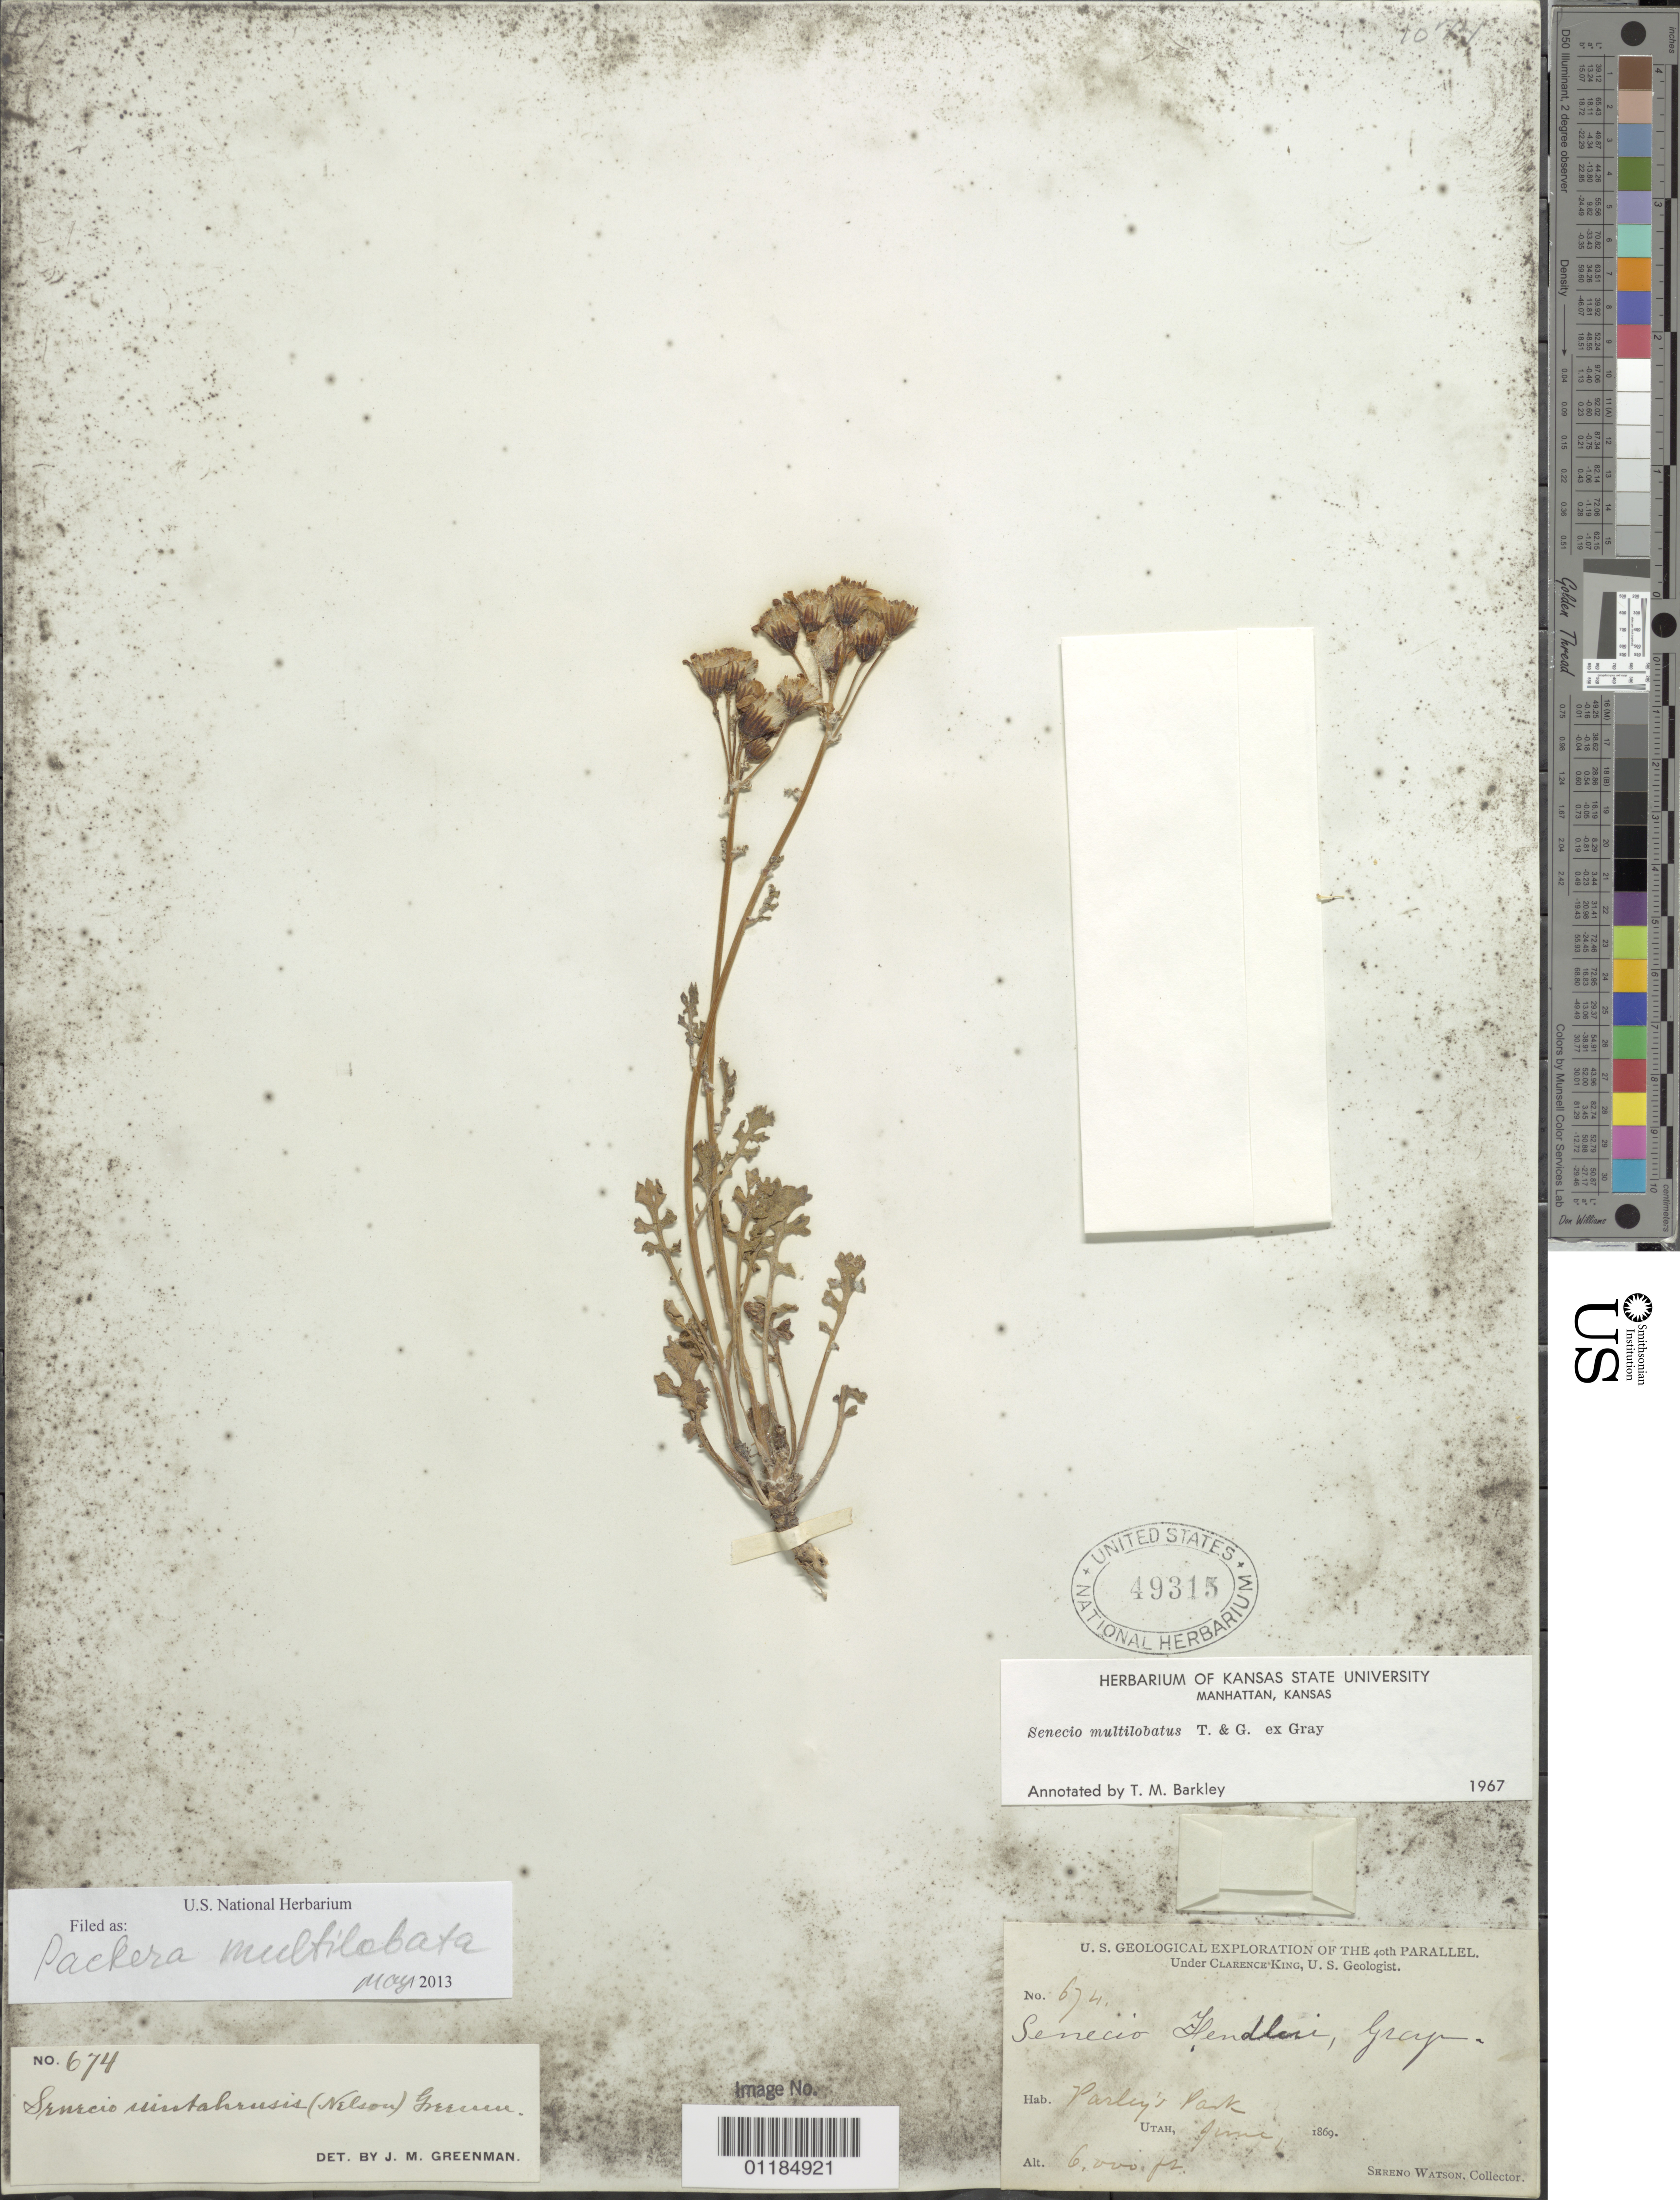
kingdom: Plantae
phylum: Tracheophyta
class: Magnoliopsida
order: Asterales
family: Asteraceae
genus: Packera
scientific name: Packera multilobata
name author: (Torr. & A. Gray) W.A. Weber & Á. Löve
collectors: S. Watson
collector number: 674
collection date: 1869-06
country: United States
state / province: Utah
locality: Parley's Park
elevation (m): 1829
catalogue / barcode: US 49315